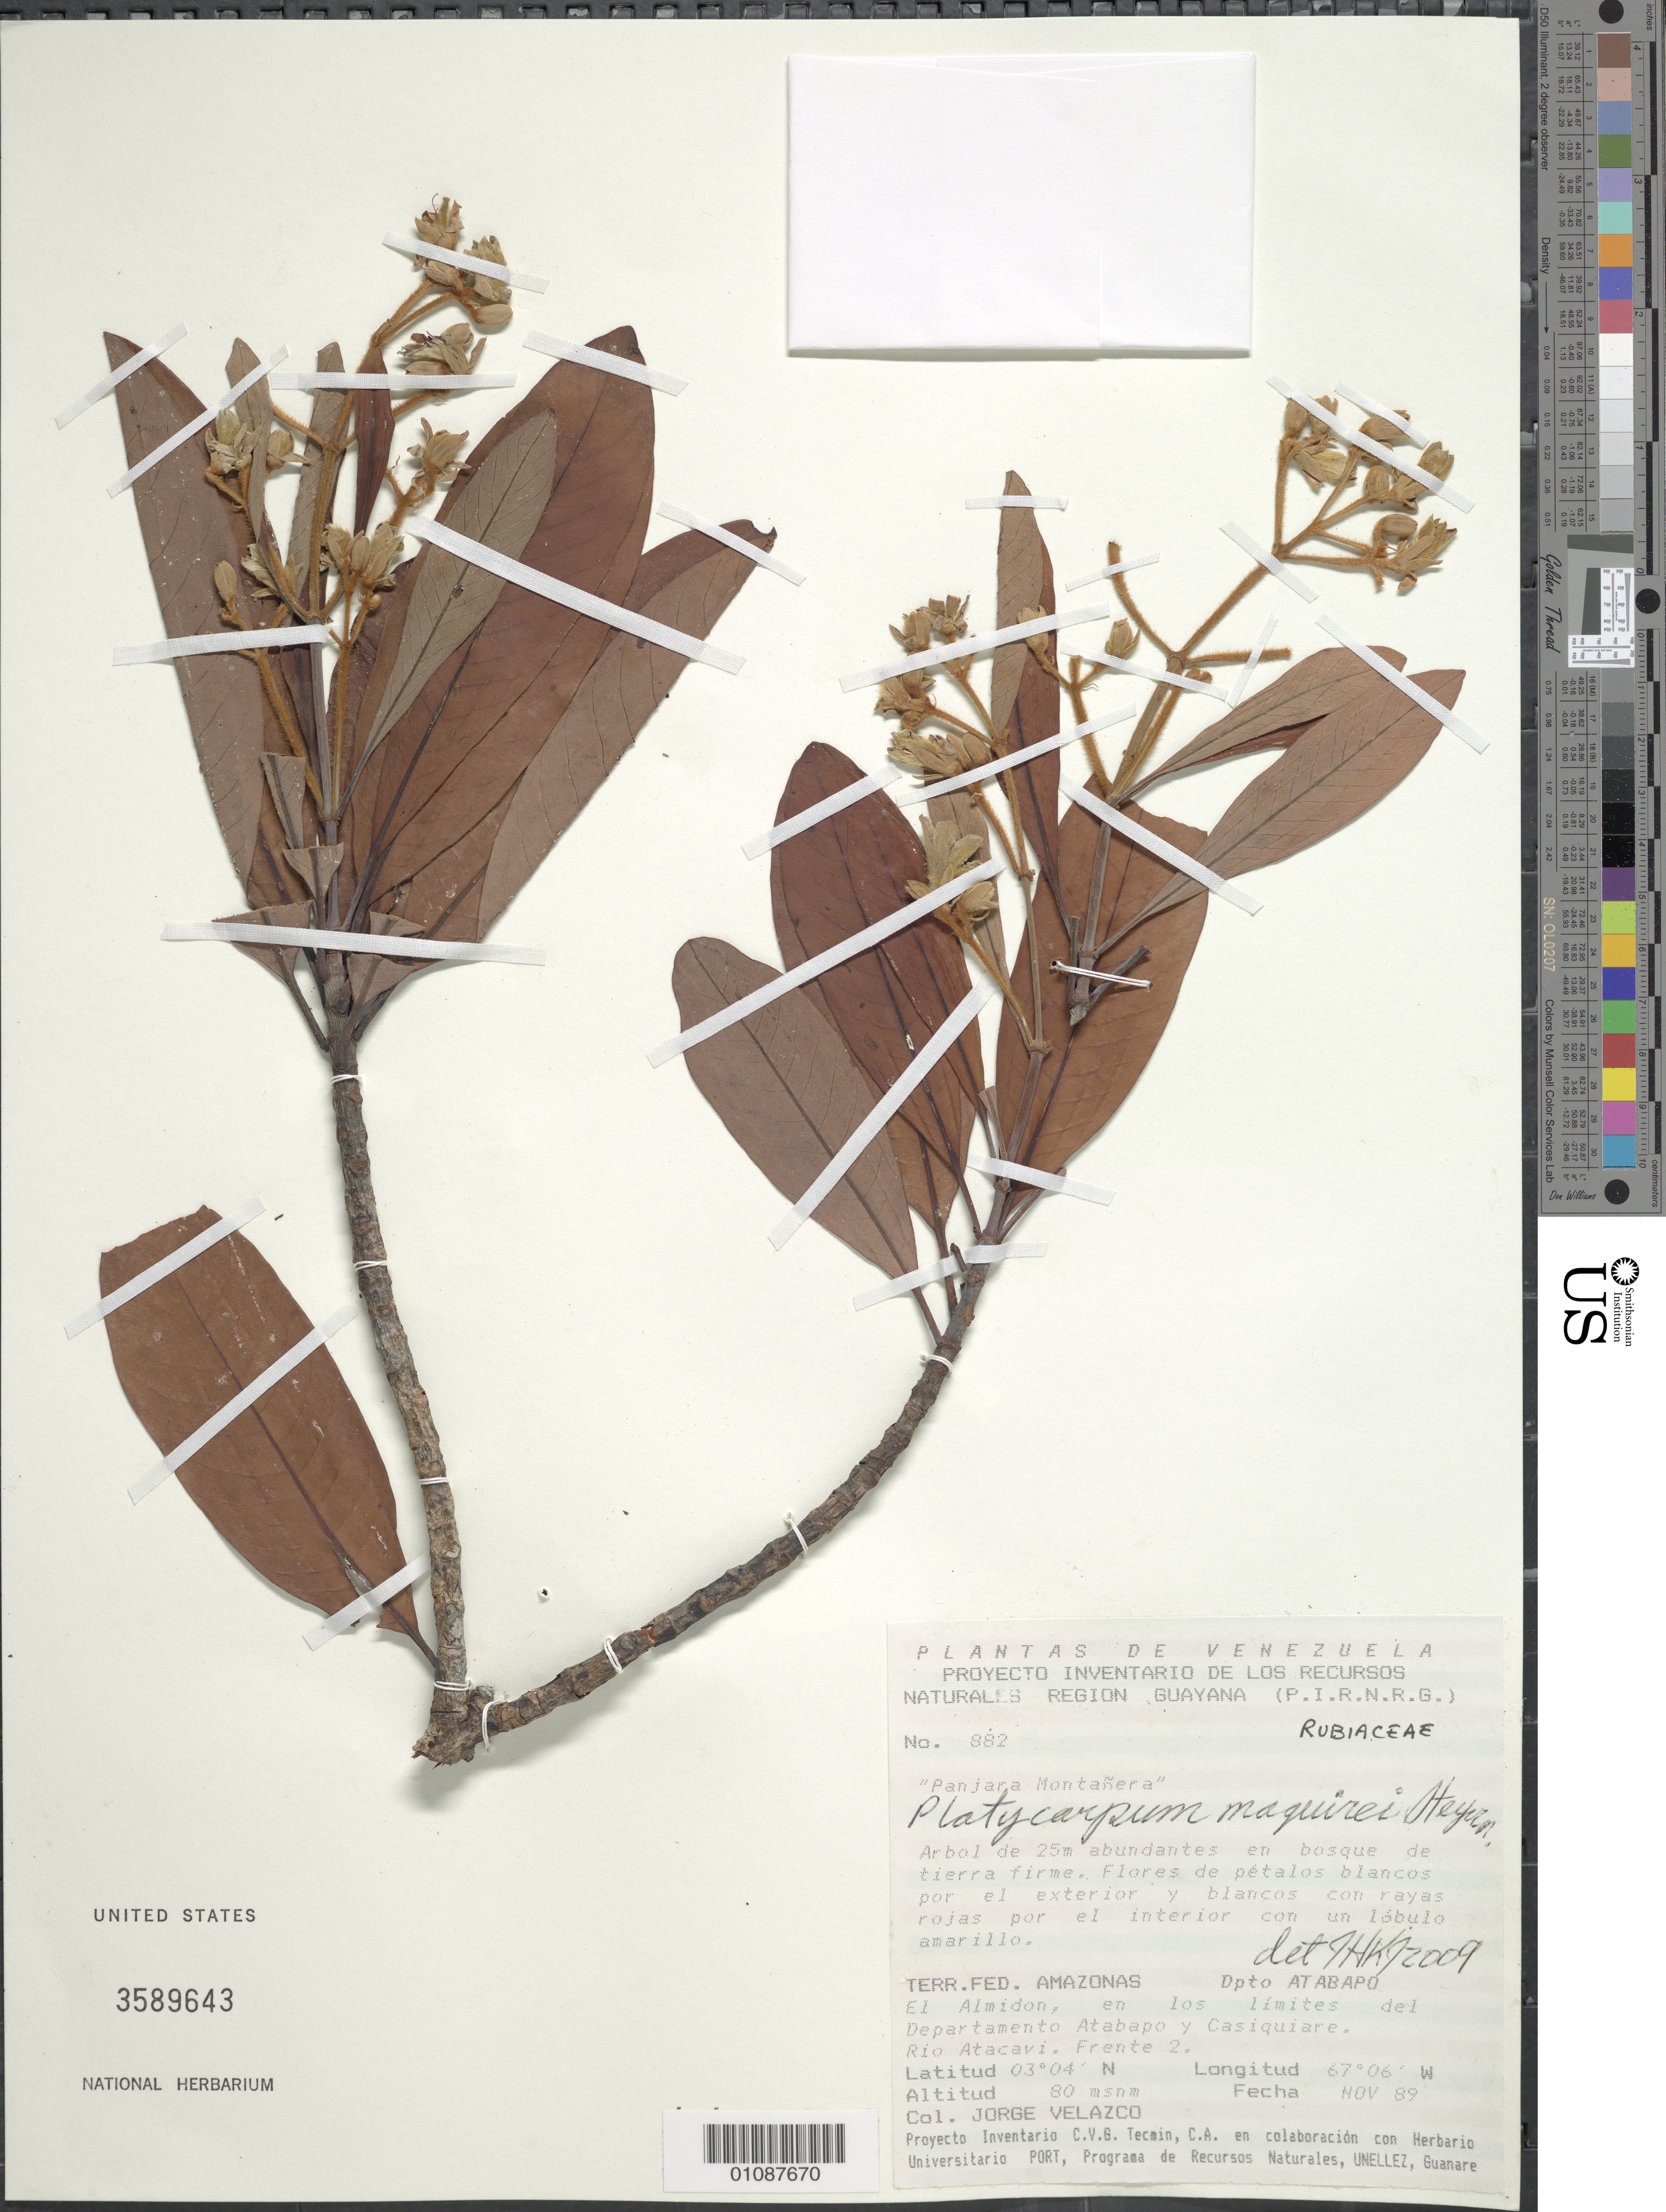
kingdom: Plantae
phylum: Tracheophyta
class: Magnoliopsida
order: Gentianales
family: Rubiaceae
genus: Platycarpum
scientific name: Platycarpum maguirei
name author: Steyerm.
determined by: Kirkbride, J. H.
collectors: J. Velazco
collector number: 882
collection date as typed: Nov-89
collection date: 1989-11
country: Venezuela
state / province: Amazonas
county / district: Atabapo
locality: El Almidon, en los limites del Depto. Atabapo y Casiquiare. Río Atacavi. Frente 2.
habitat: Bosque de tierra firme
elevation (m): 80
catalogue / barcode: US 3589643